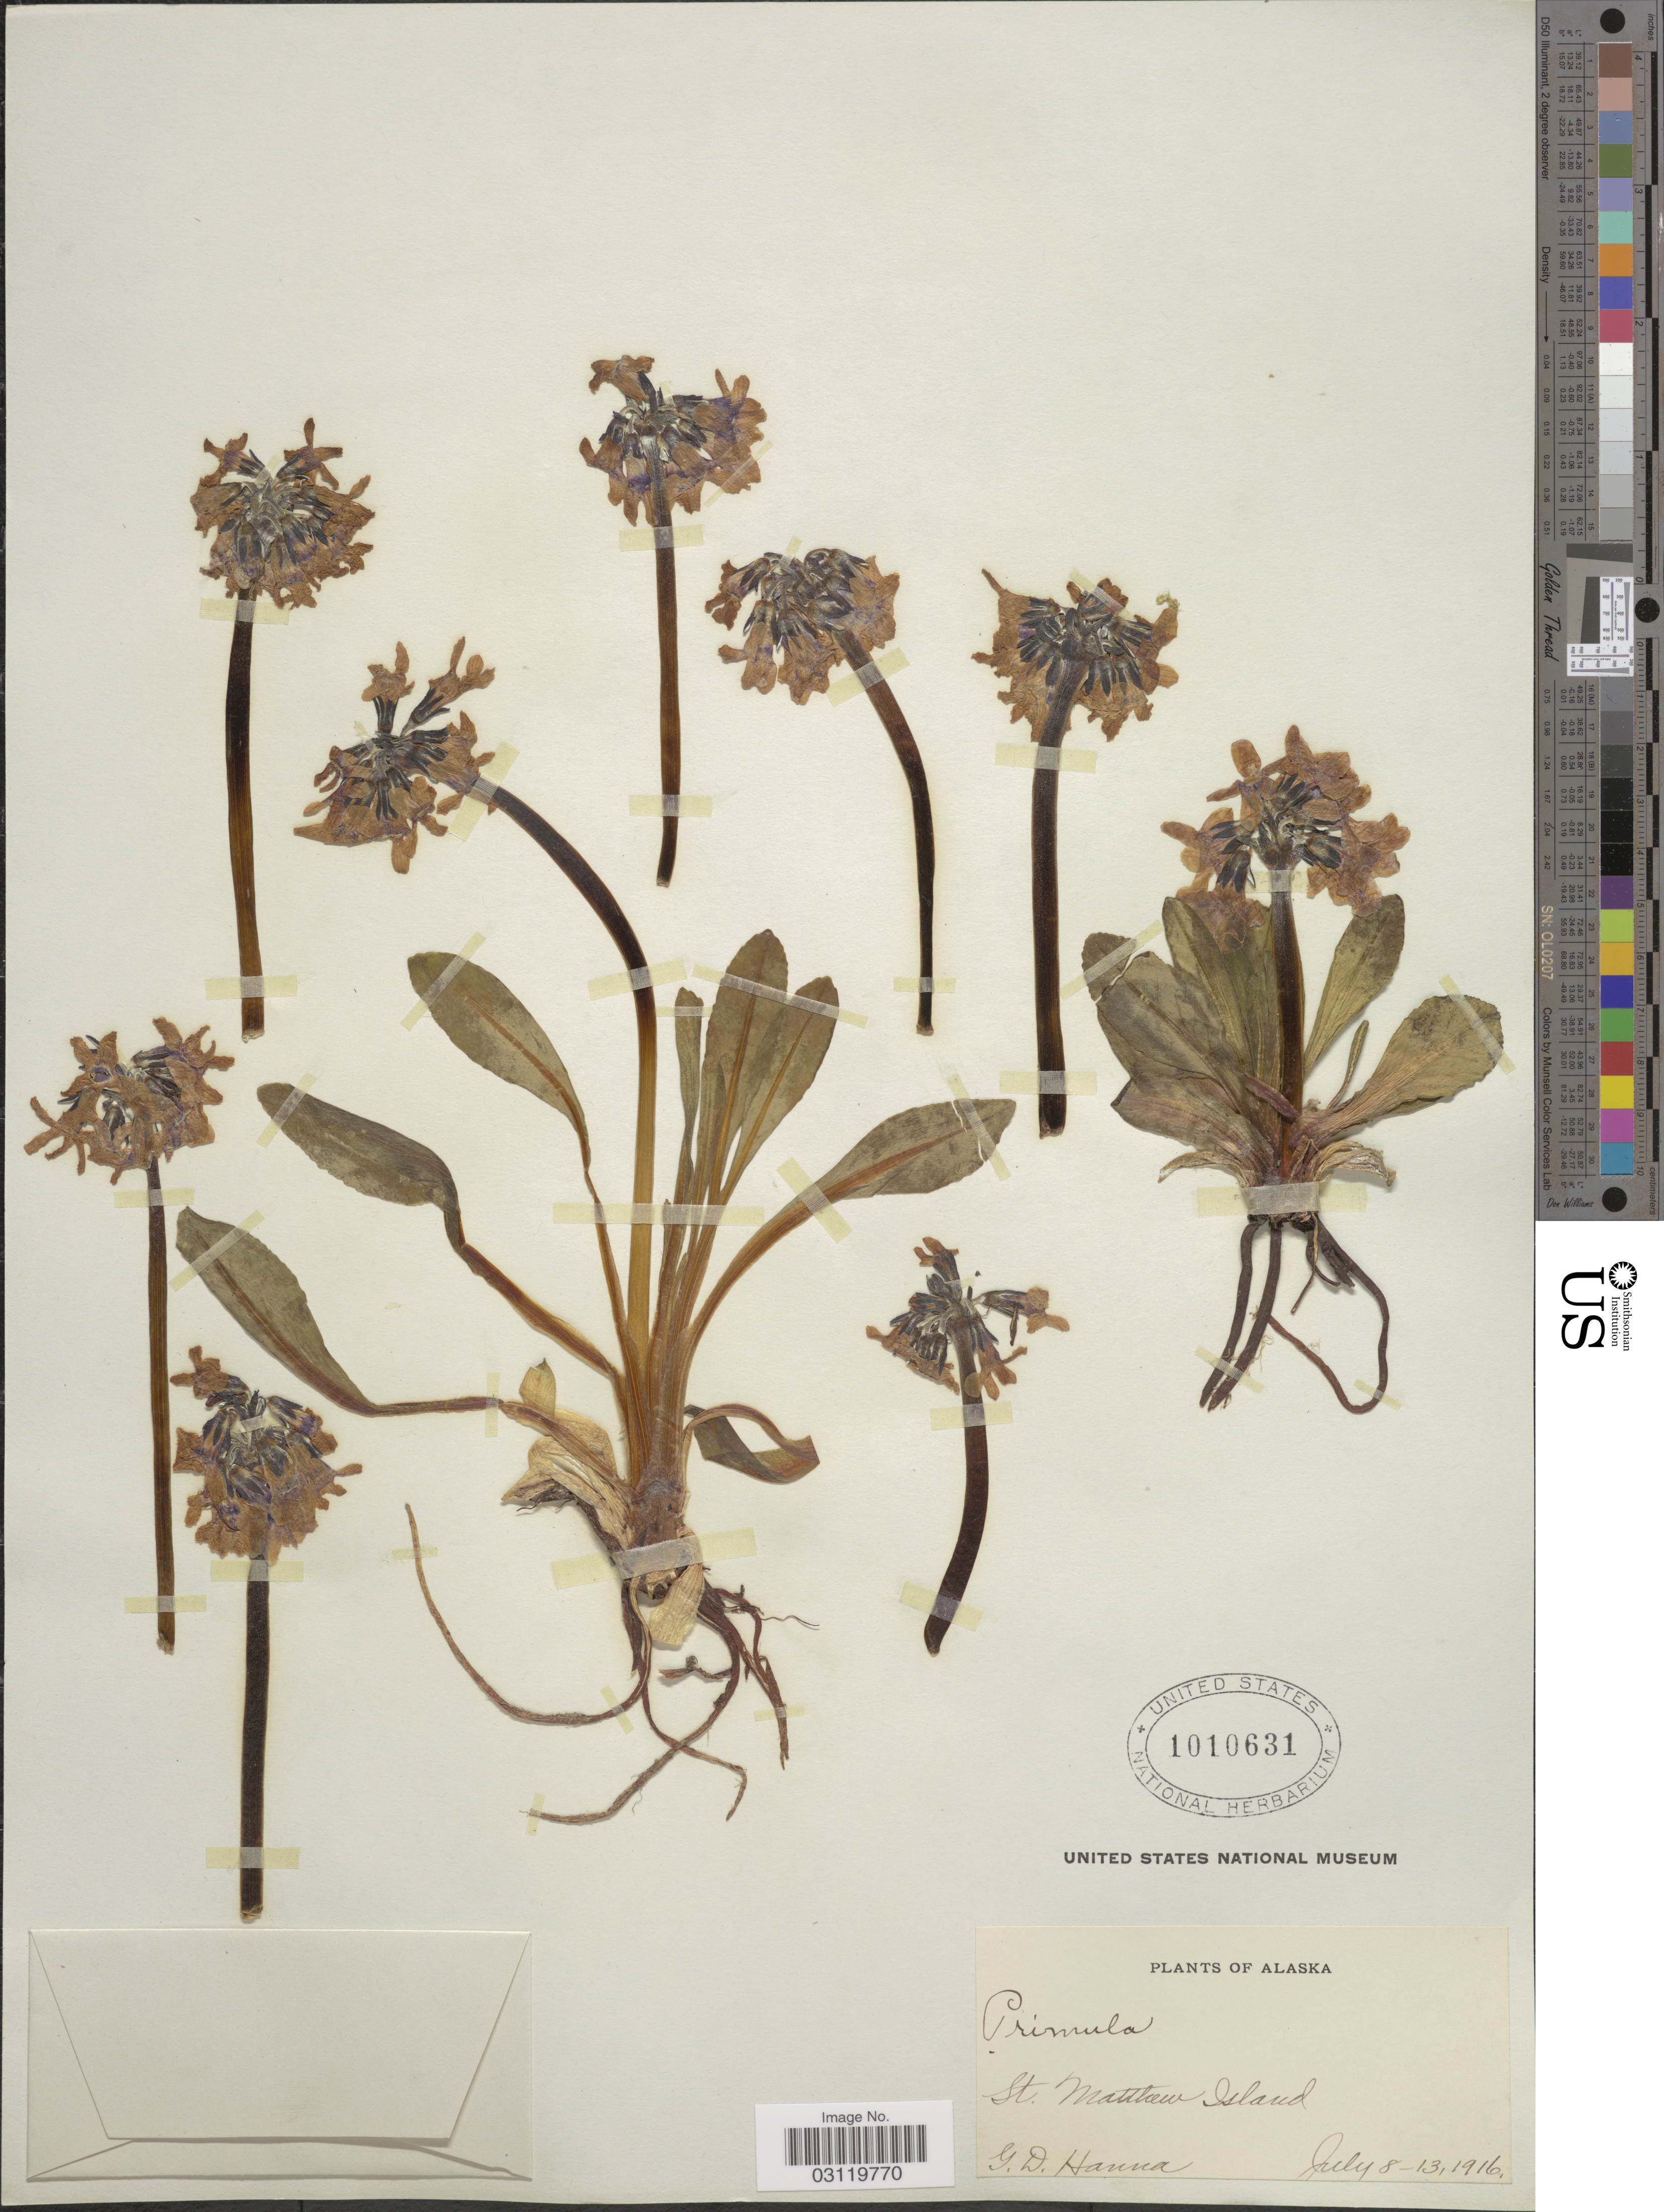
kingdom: Plantae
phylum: Tracheophyta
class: Magnoliopsida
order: Ericales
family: Primulaceae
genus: Primula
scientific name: Primula tschuktschorum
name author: Kjellm.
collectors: G. D. Hanna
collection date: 1916-07-08/1916-07-13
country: United States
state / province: Alaska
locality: St. Matthew Island.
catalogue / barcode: US 1010631